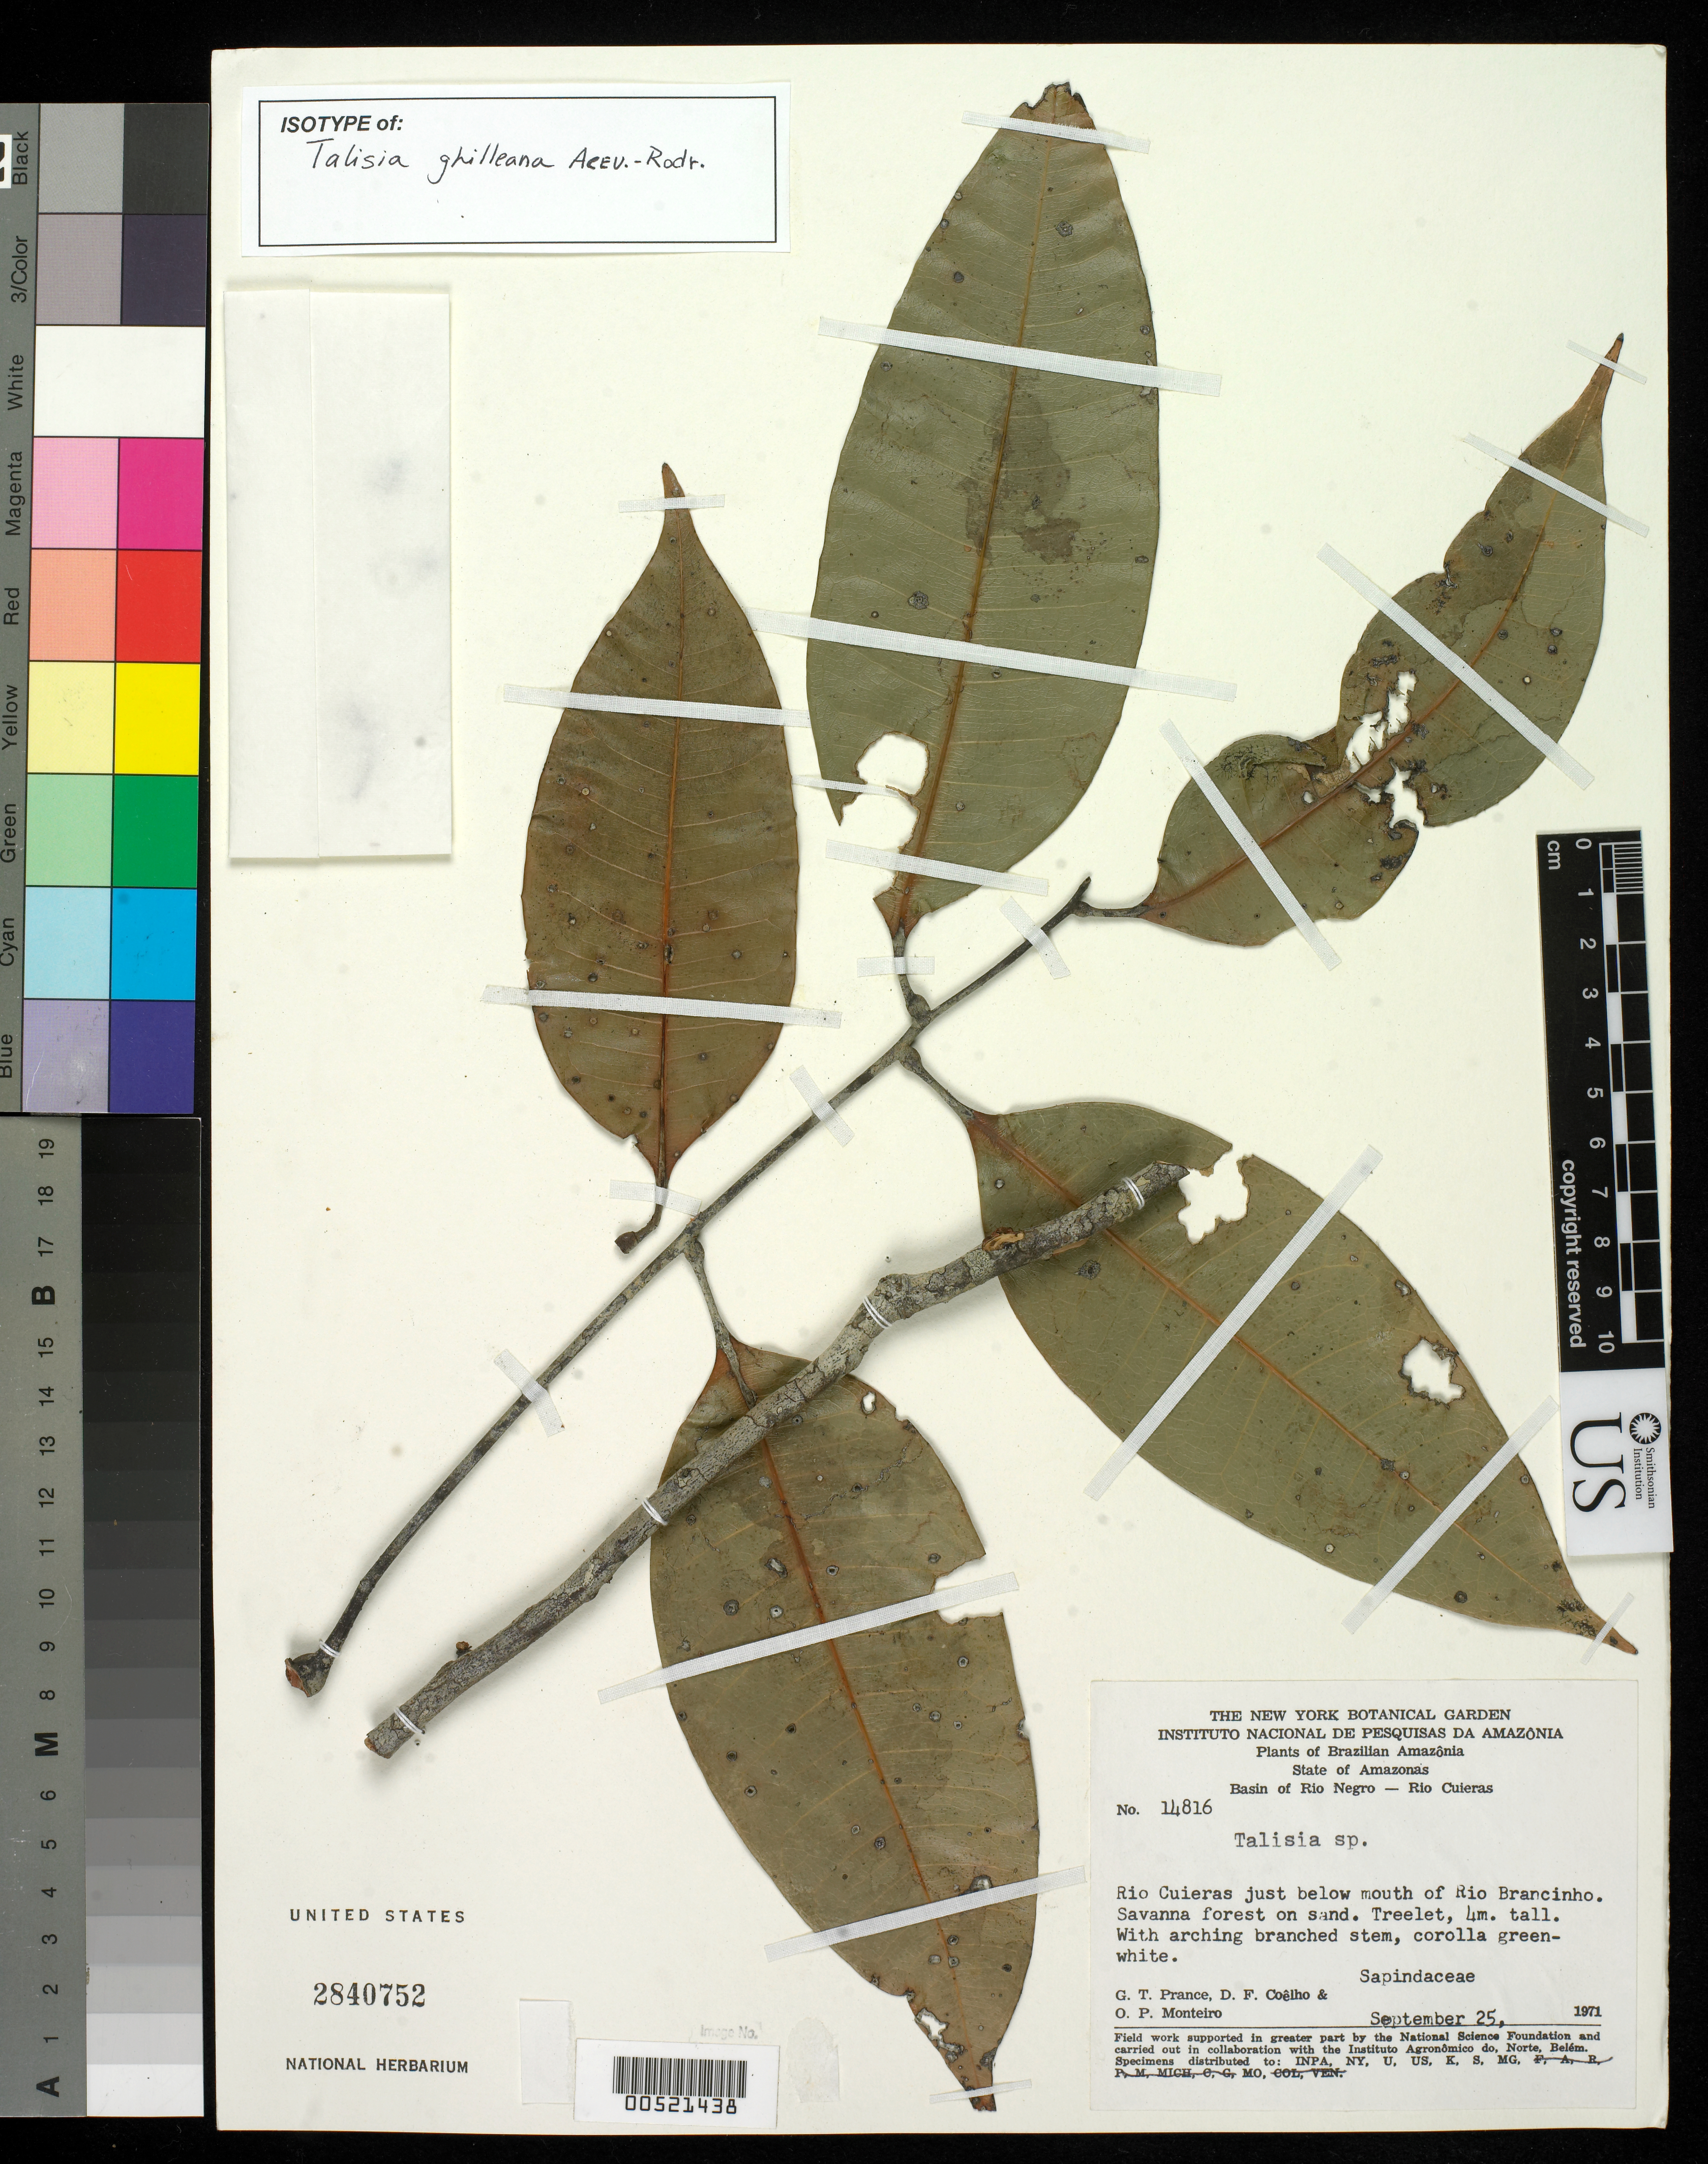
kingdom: Plantae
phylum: Tracheophyta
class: Magnoliopsida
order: Sapindales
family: Sapindaceae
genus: Talisia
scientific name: Talisia ghilleana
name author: Acev.-Rodr.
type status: Isotype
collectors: G. T. Prance, D. F. Coêlho & O. P. Monteiro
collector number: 14816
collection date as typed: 25 Sep 1971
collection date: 1971-09-25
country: Brazil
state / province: Amazonas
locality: Basin of Rio Negro, Rio Cuieras just below mouth of Rio Brancinho.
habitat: Savanna forest on sand.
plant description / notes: Holotype at MO.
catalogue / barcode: US 2840752